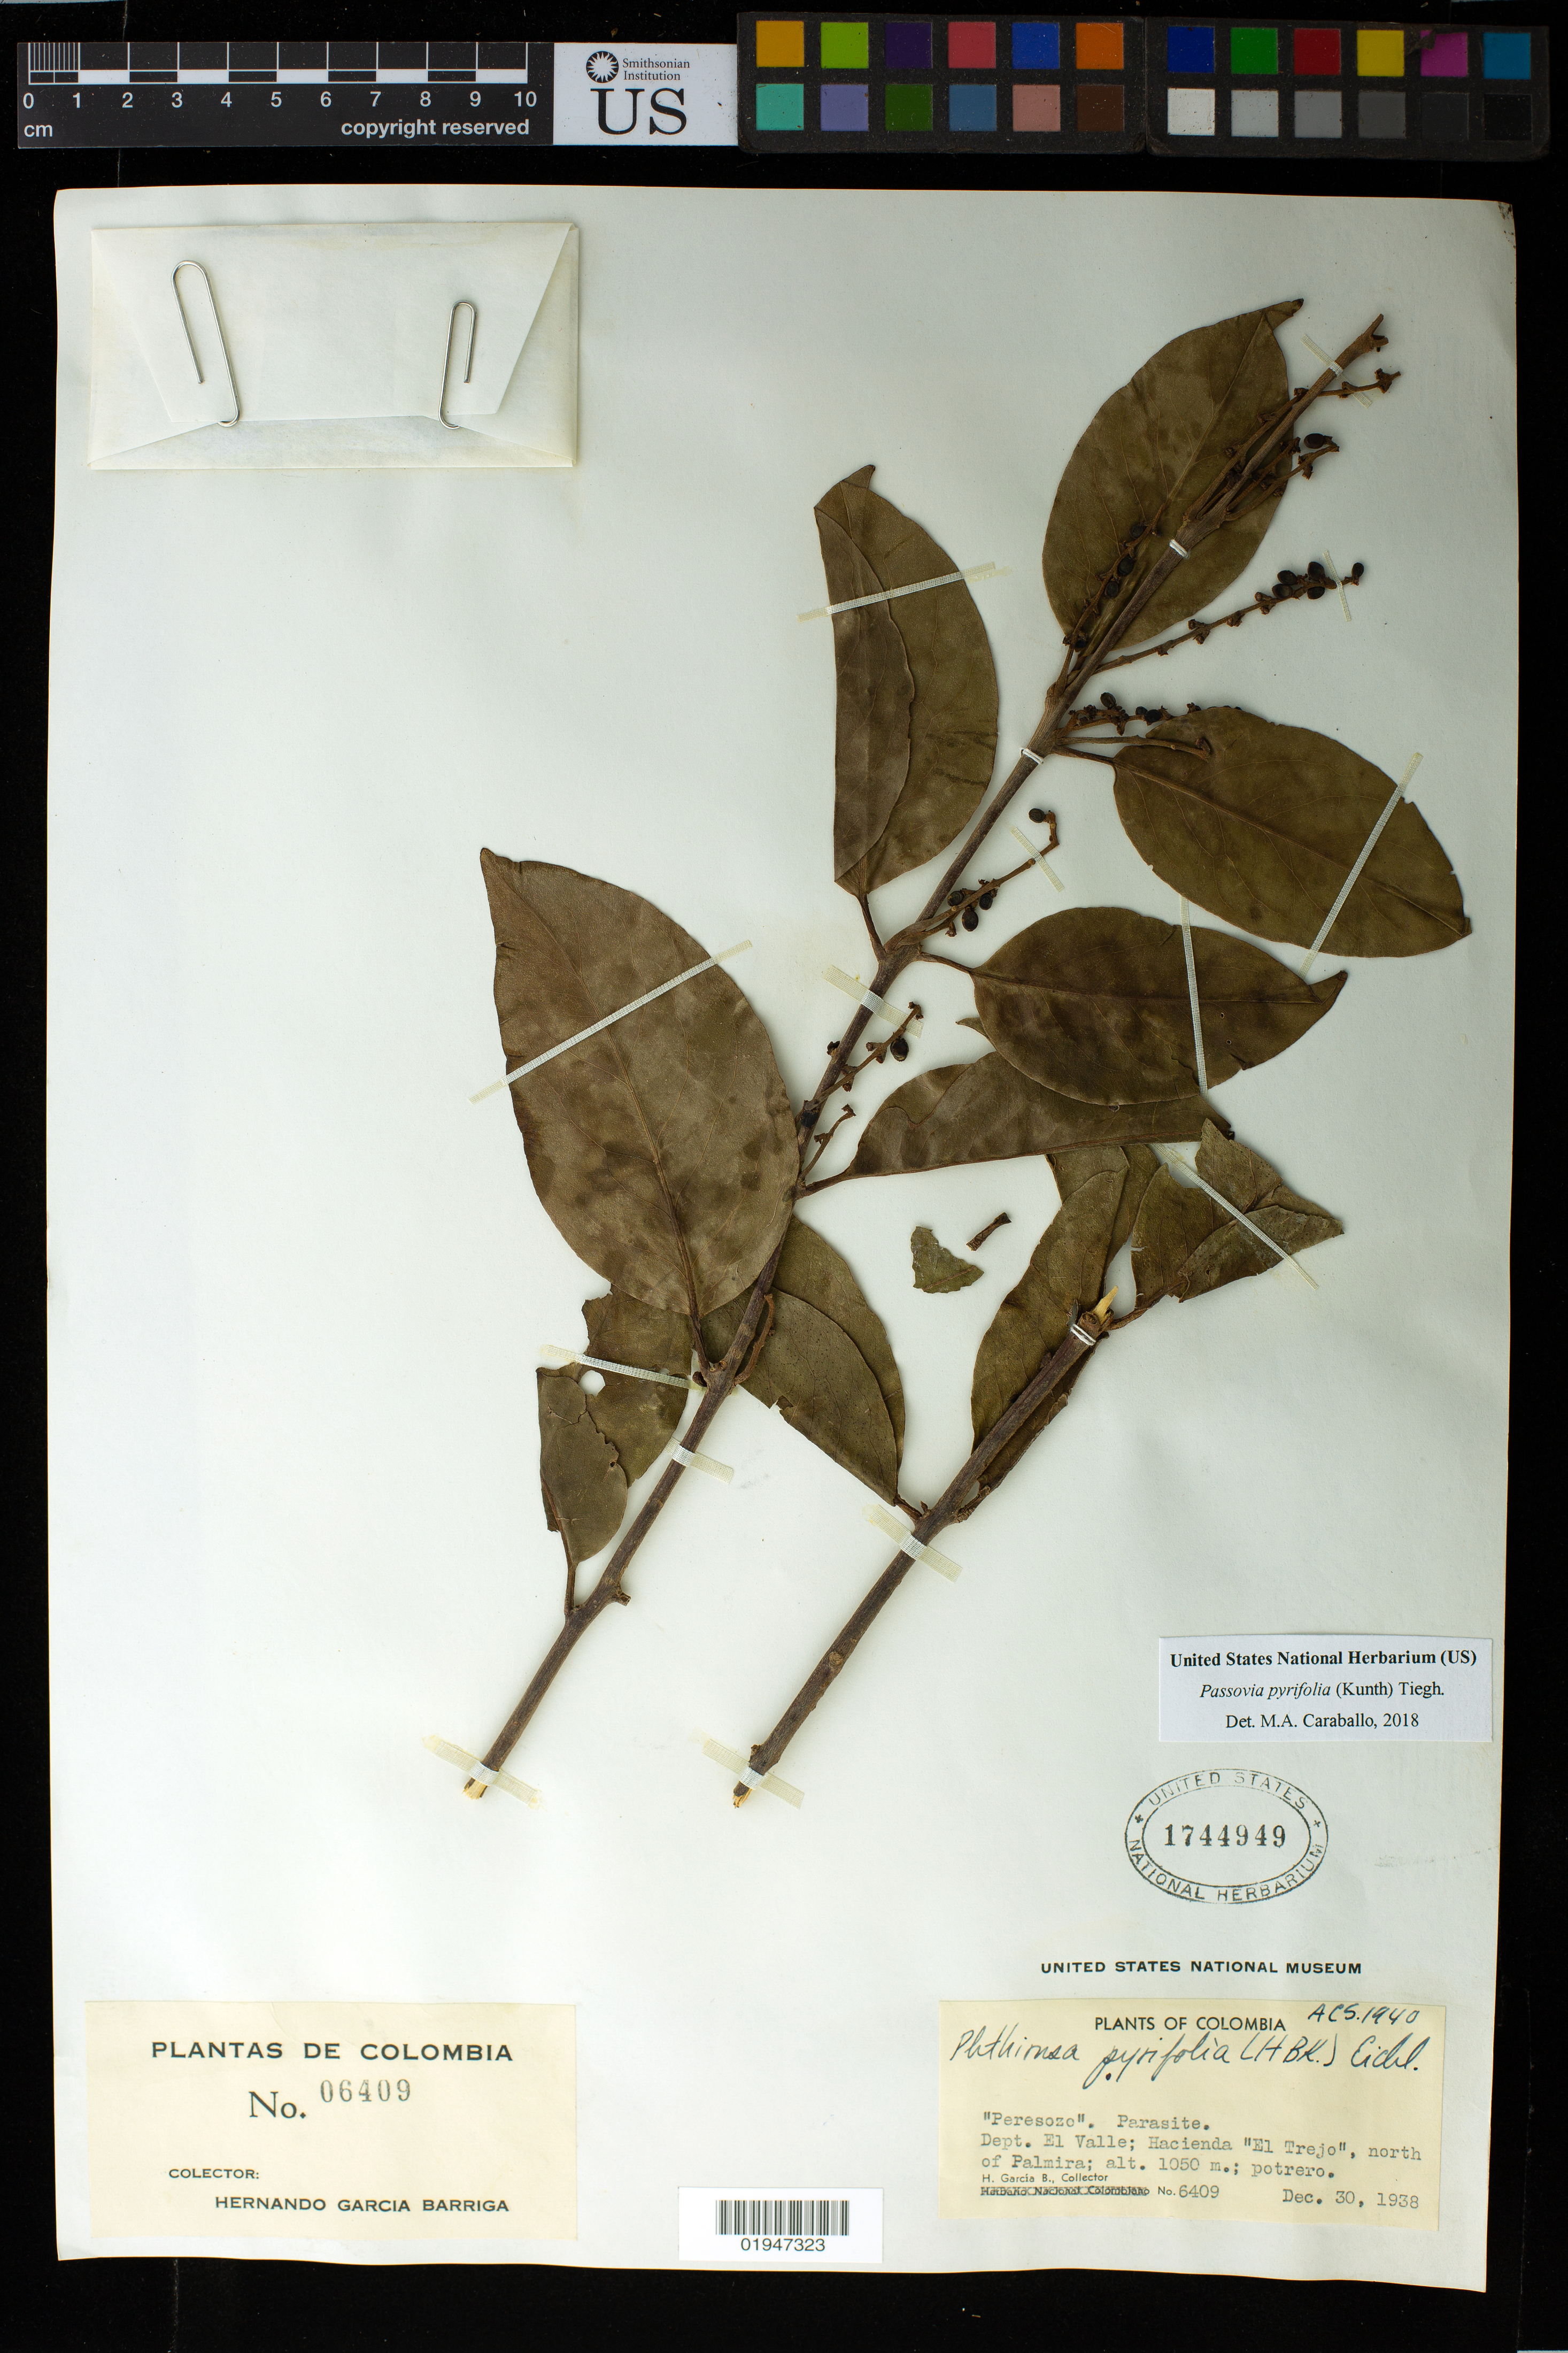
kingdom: Plantae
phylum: Tracheophyta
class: Magnoliopsida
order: Santalales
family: Loranthaceae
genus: Passovia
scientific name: Passovia pyrifolia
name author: (Kunth) Tiegh.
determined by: Caraballo-Ortiz, Marcos A., (MISS), University of Mississippi (UNITED STATES)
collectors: H. Garcia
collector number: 6409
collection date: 1938-12-30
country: Colombia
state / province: Valle del Cauca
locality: Hacienda "El Trejo", N of Palmira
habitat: Potrero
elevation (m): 1050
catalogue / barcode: US 1744949